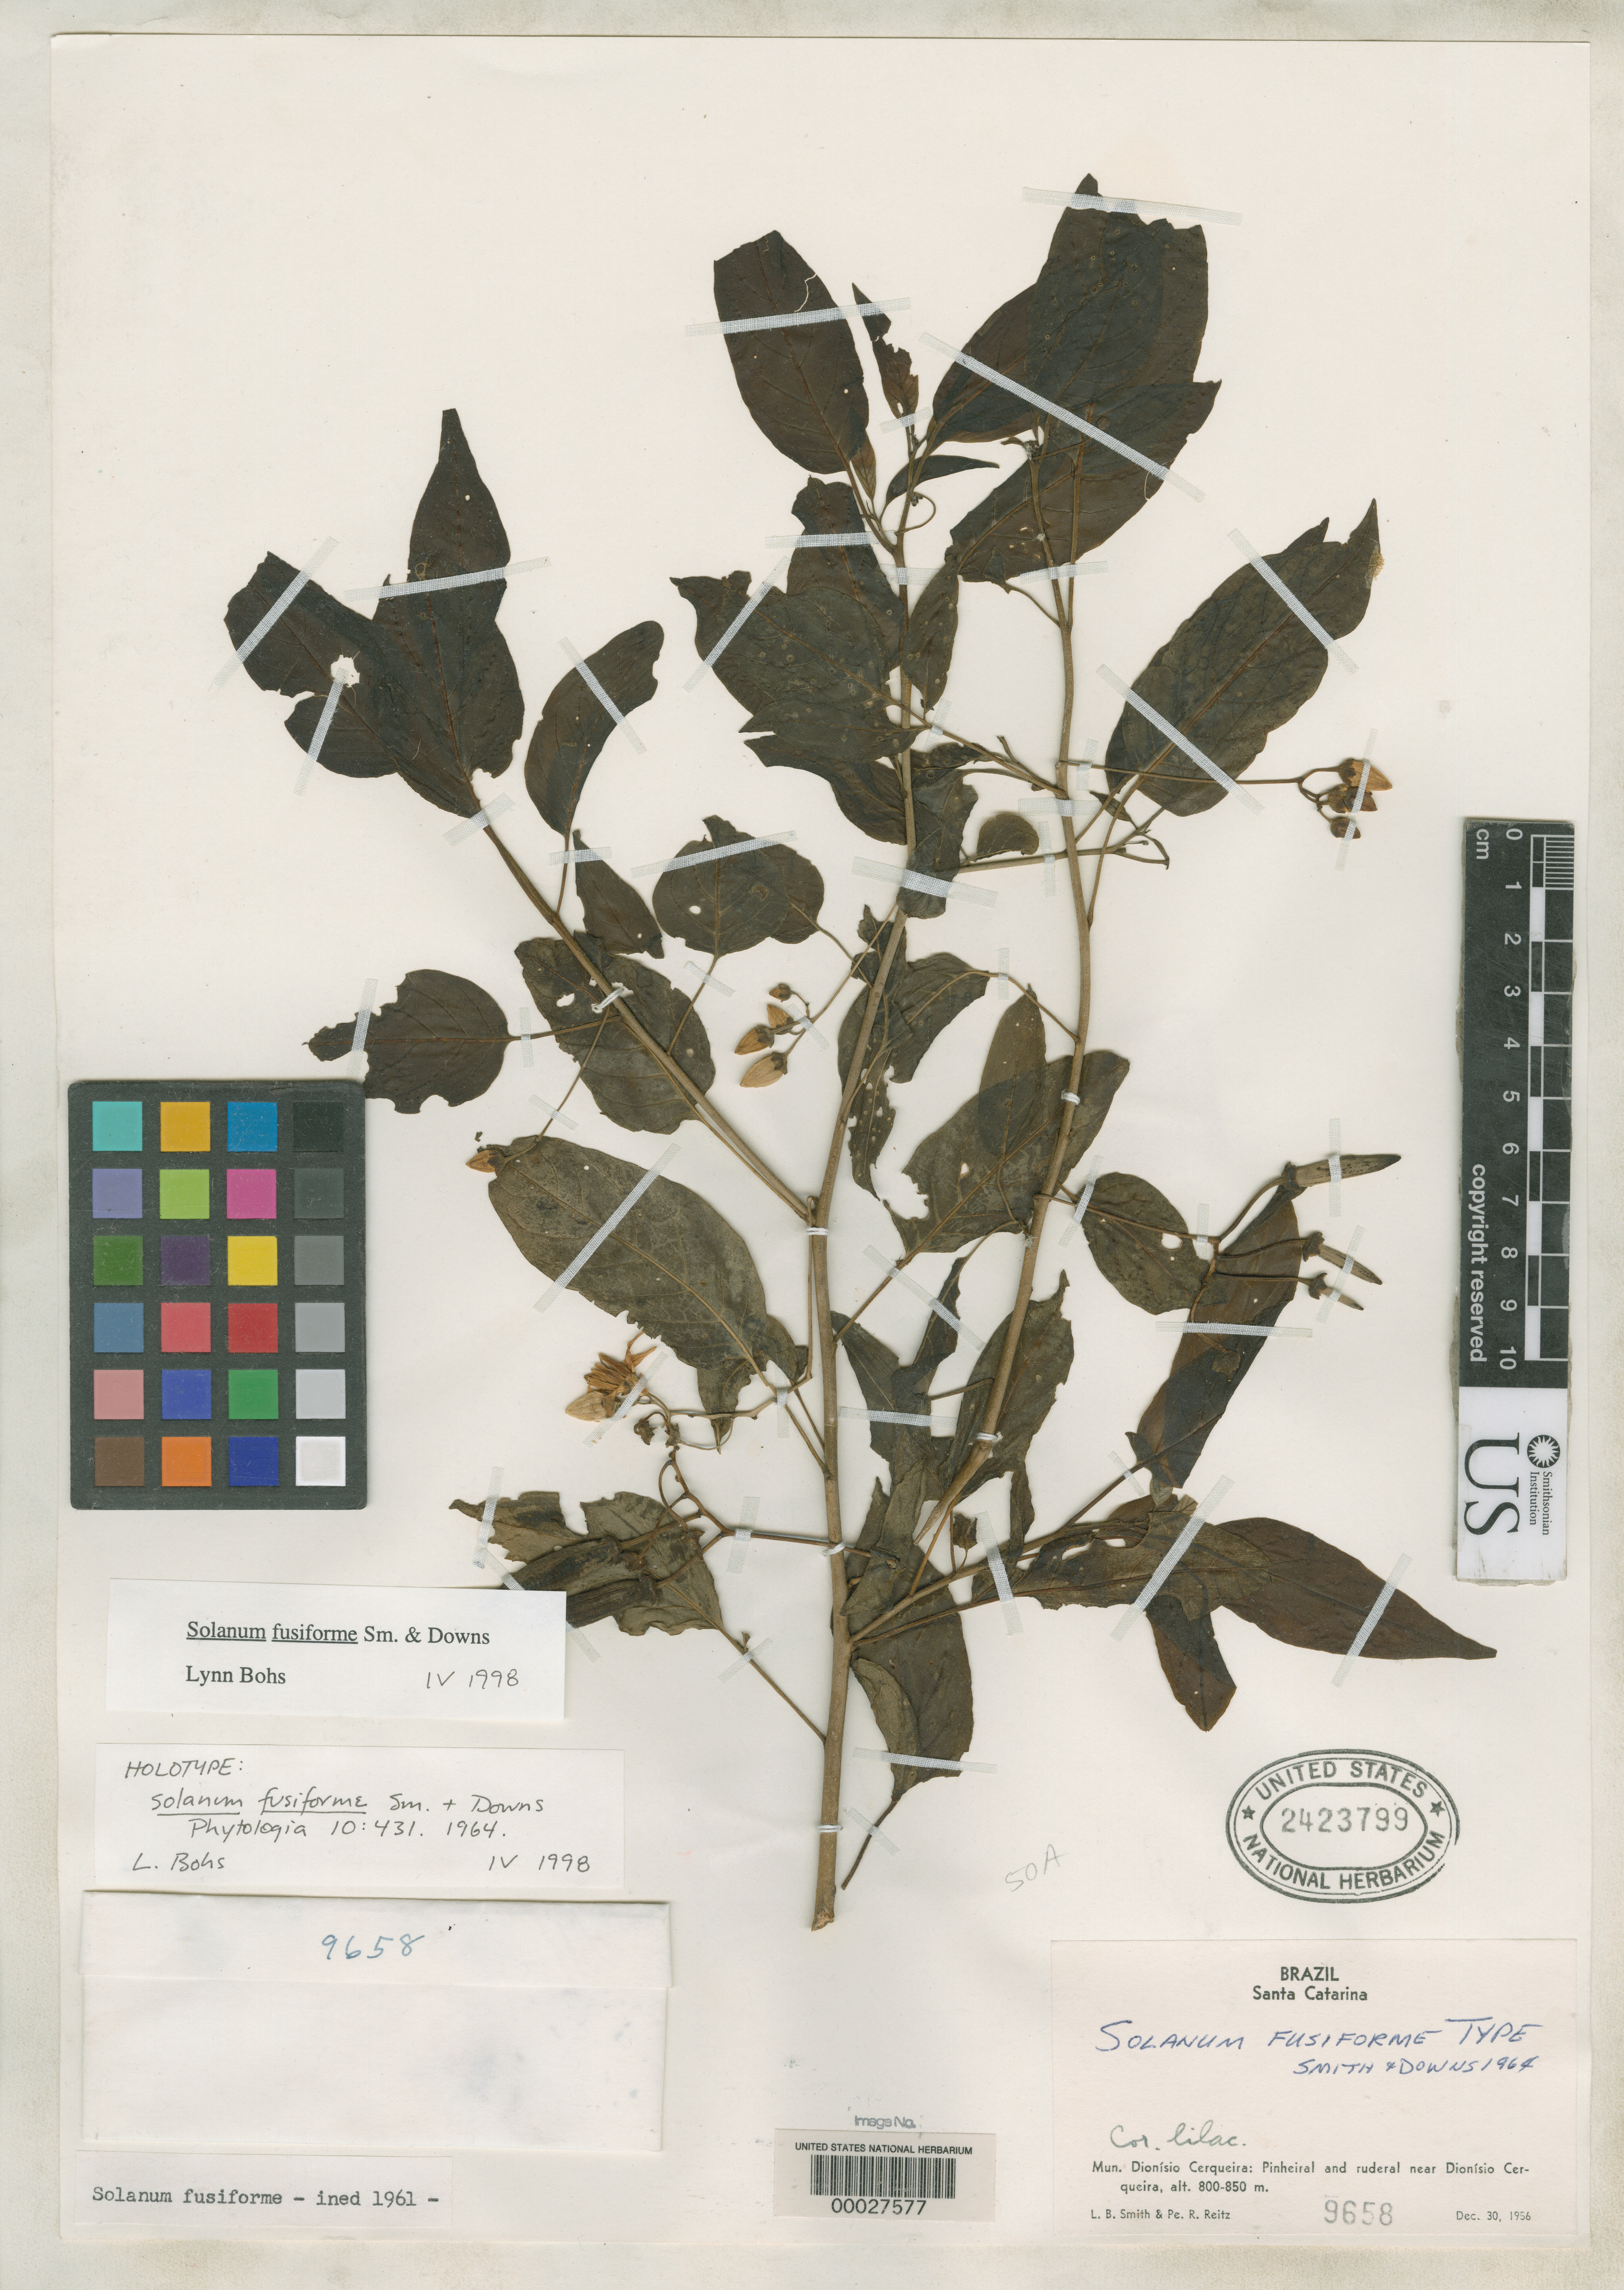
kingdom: Plantae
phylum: Tracheophyta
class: Magnoliopsida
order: Solanales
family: Solanaceae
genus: Solanum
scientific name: Solanum fusiforme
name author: L.B. Sm. & Downs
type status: Holotype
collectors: L. Smith & R. Reitz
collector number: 9658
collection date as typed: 30 Dec 1956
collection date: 1956-12-30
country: Brazil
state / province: Santa Catarina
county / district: Dionísio Cerqueira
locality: Pinheiral & Ruderal near Dionisio Cerqueira.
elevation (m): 800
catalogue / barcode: US 2423799